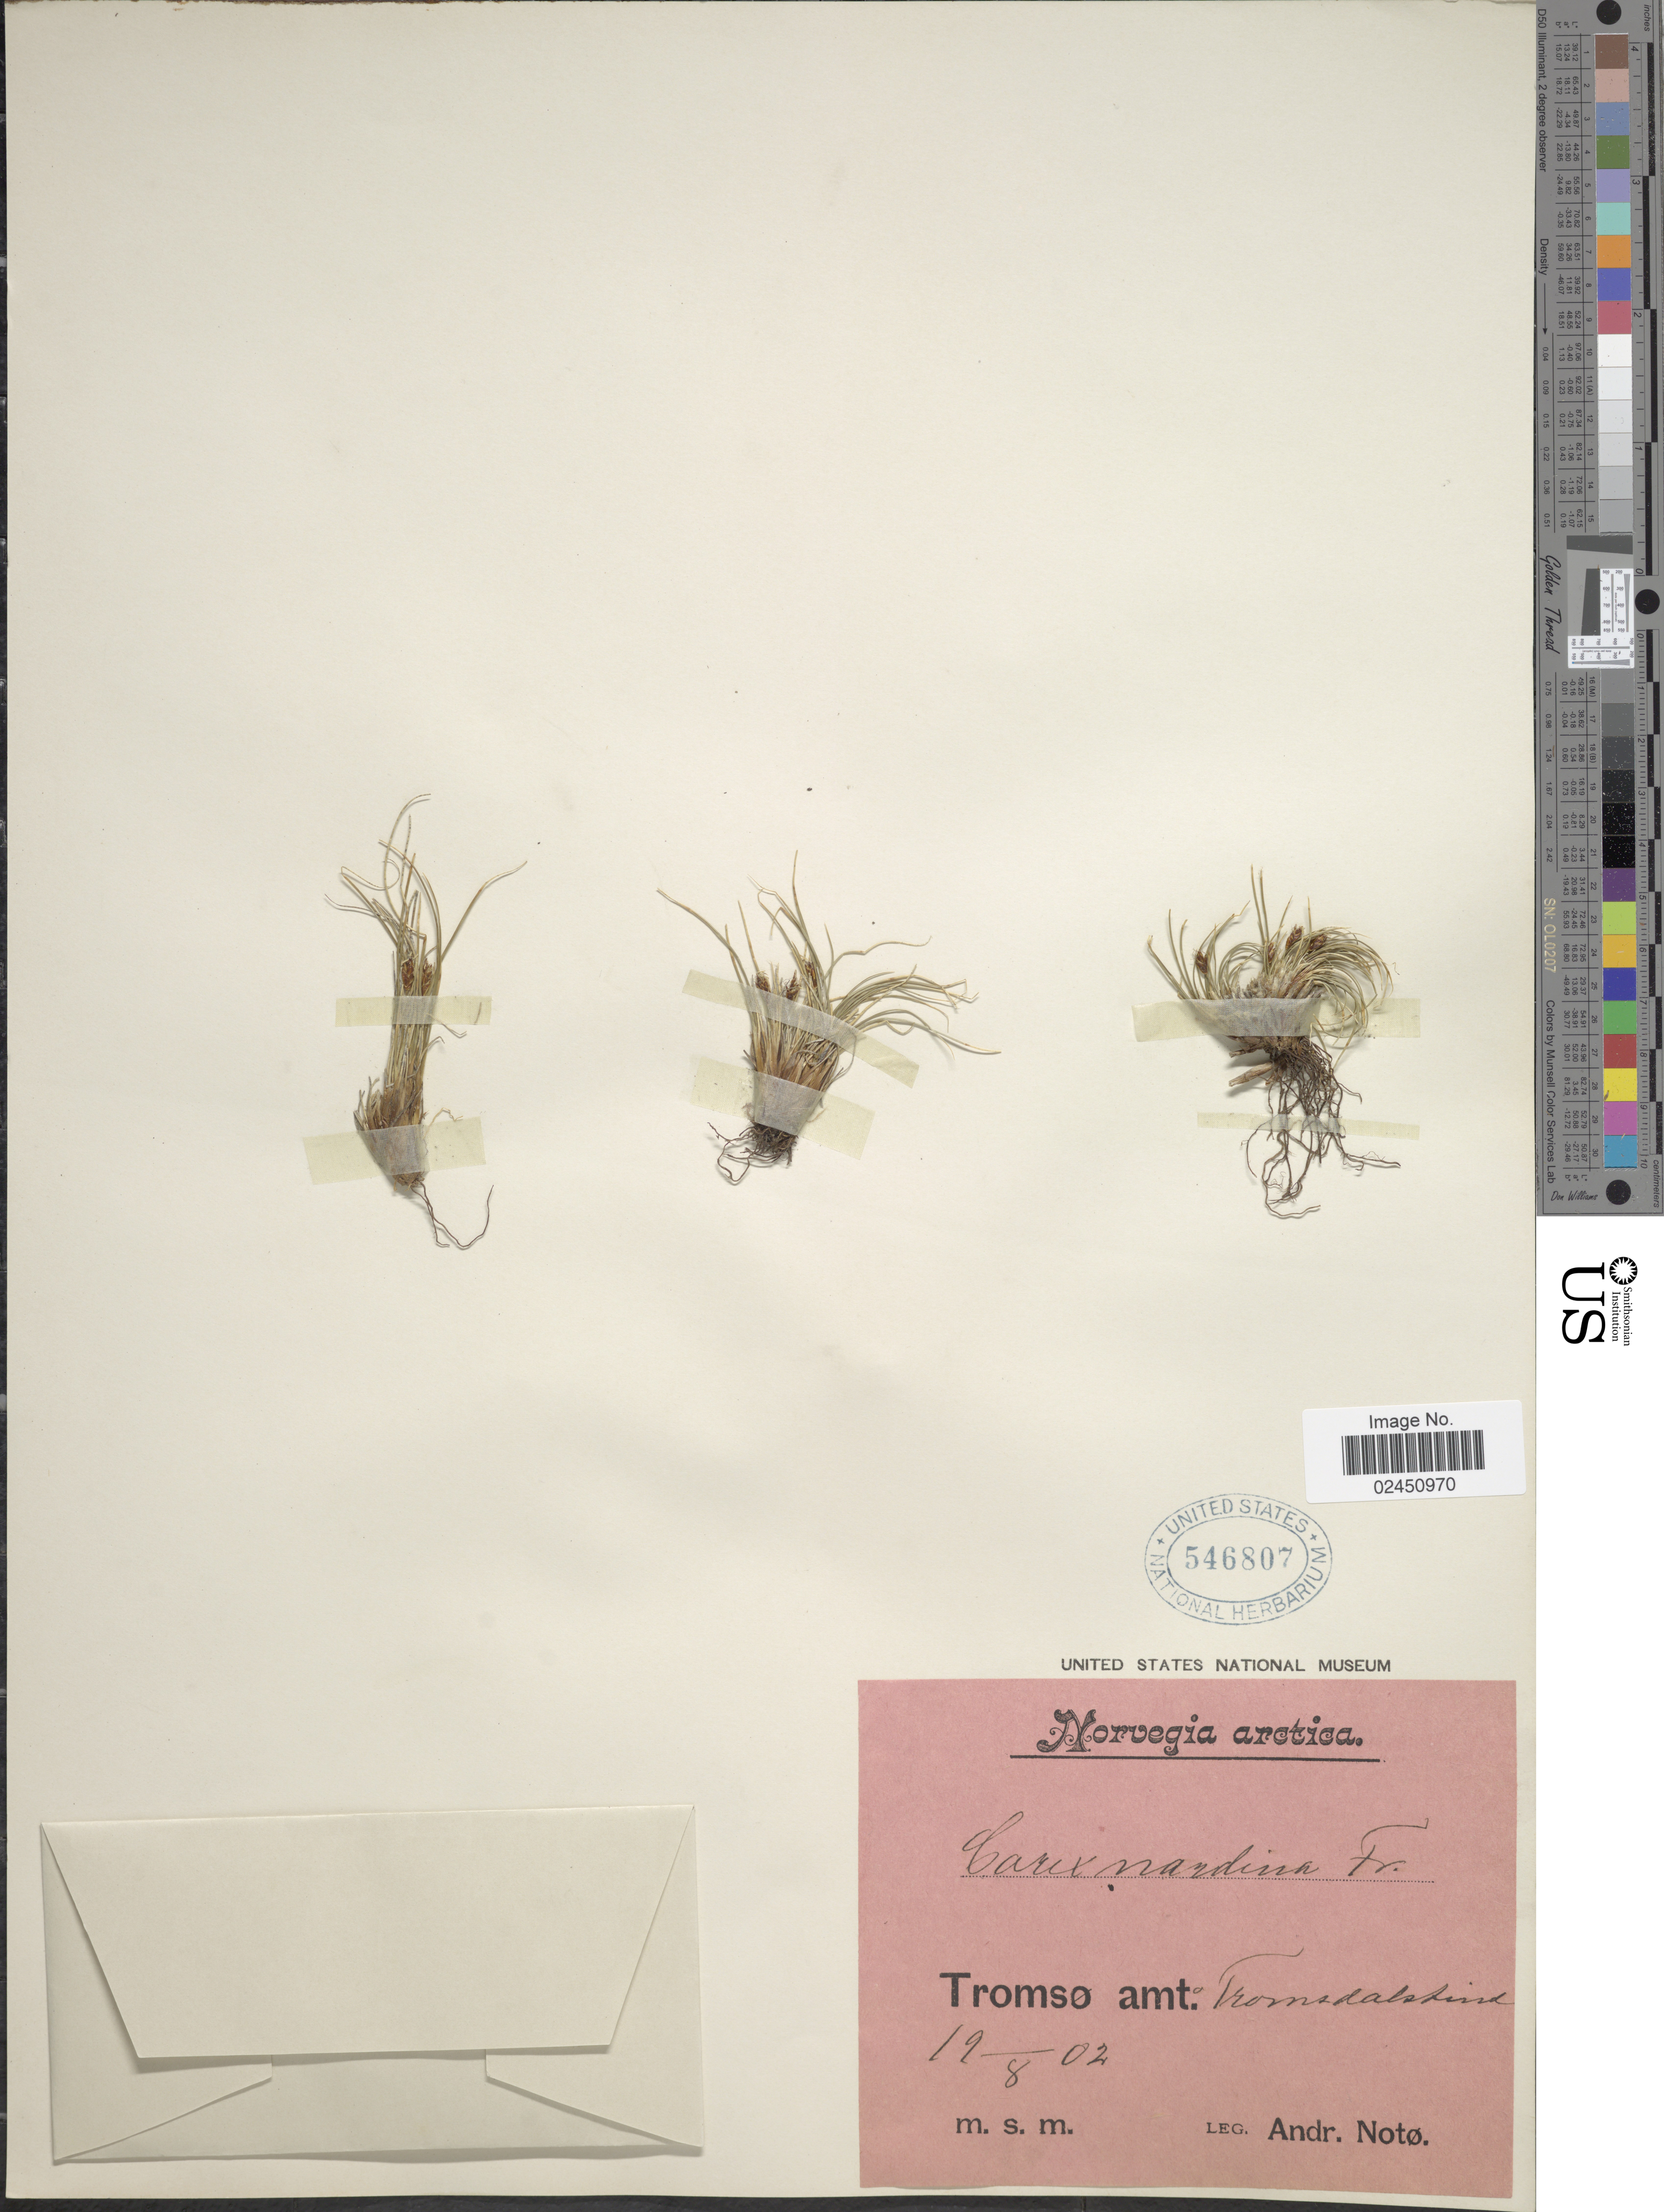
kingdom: Plantae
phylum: Tracheophyta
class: Liliopsida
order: Poales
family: Cyperaceae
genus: Carex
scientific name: Carex nardina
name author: (Hornem.) Fr.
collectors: A. Noto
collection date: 1902-08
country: Norway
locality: Tromso amt. Tromsdalstind.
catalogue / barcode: US 546807